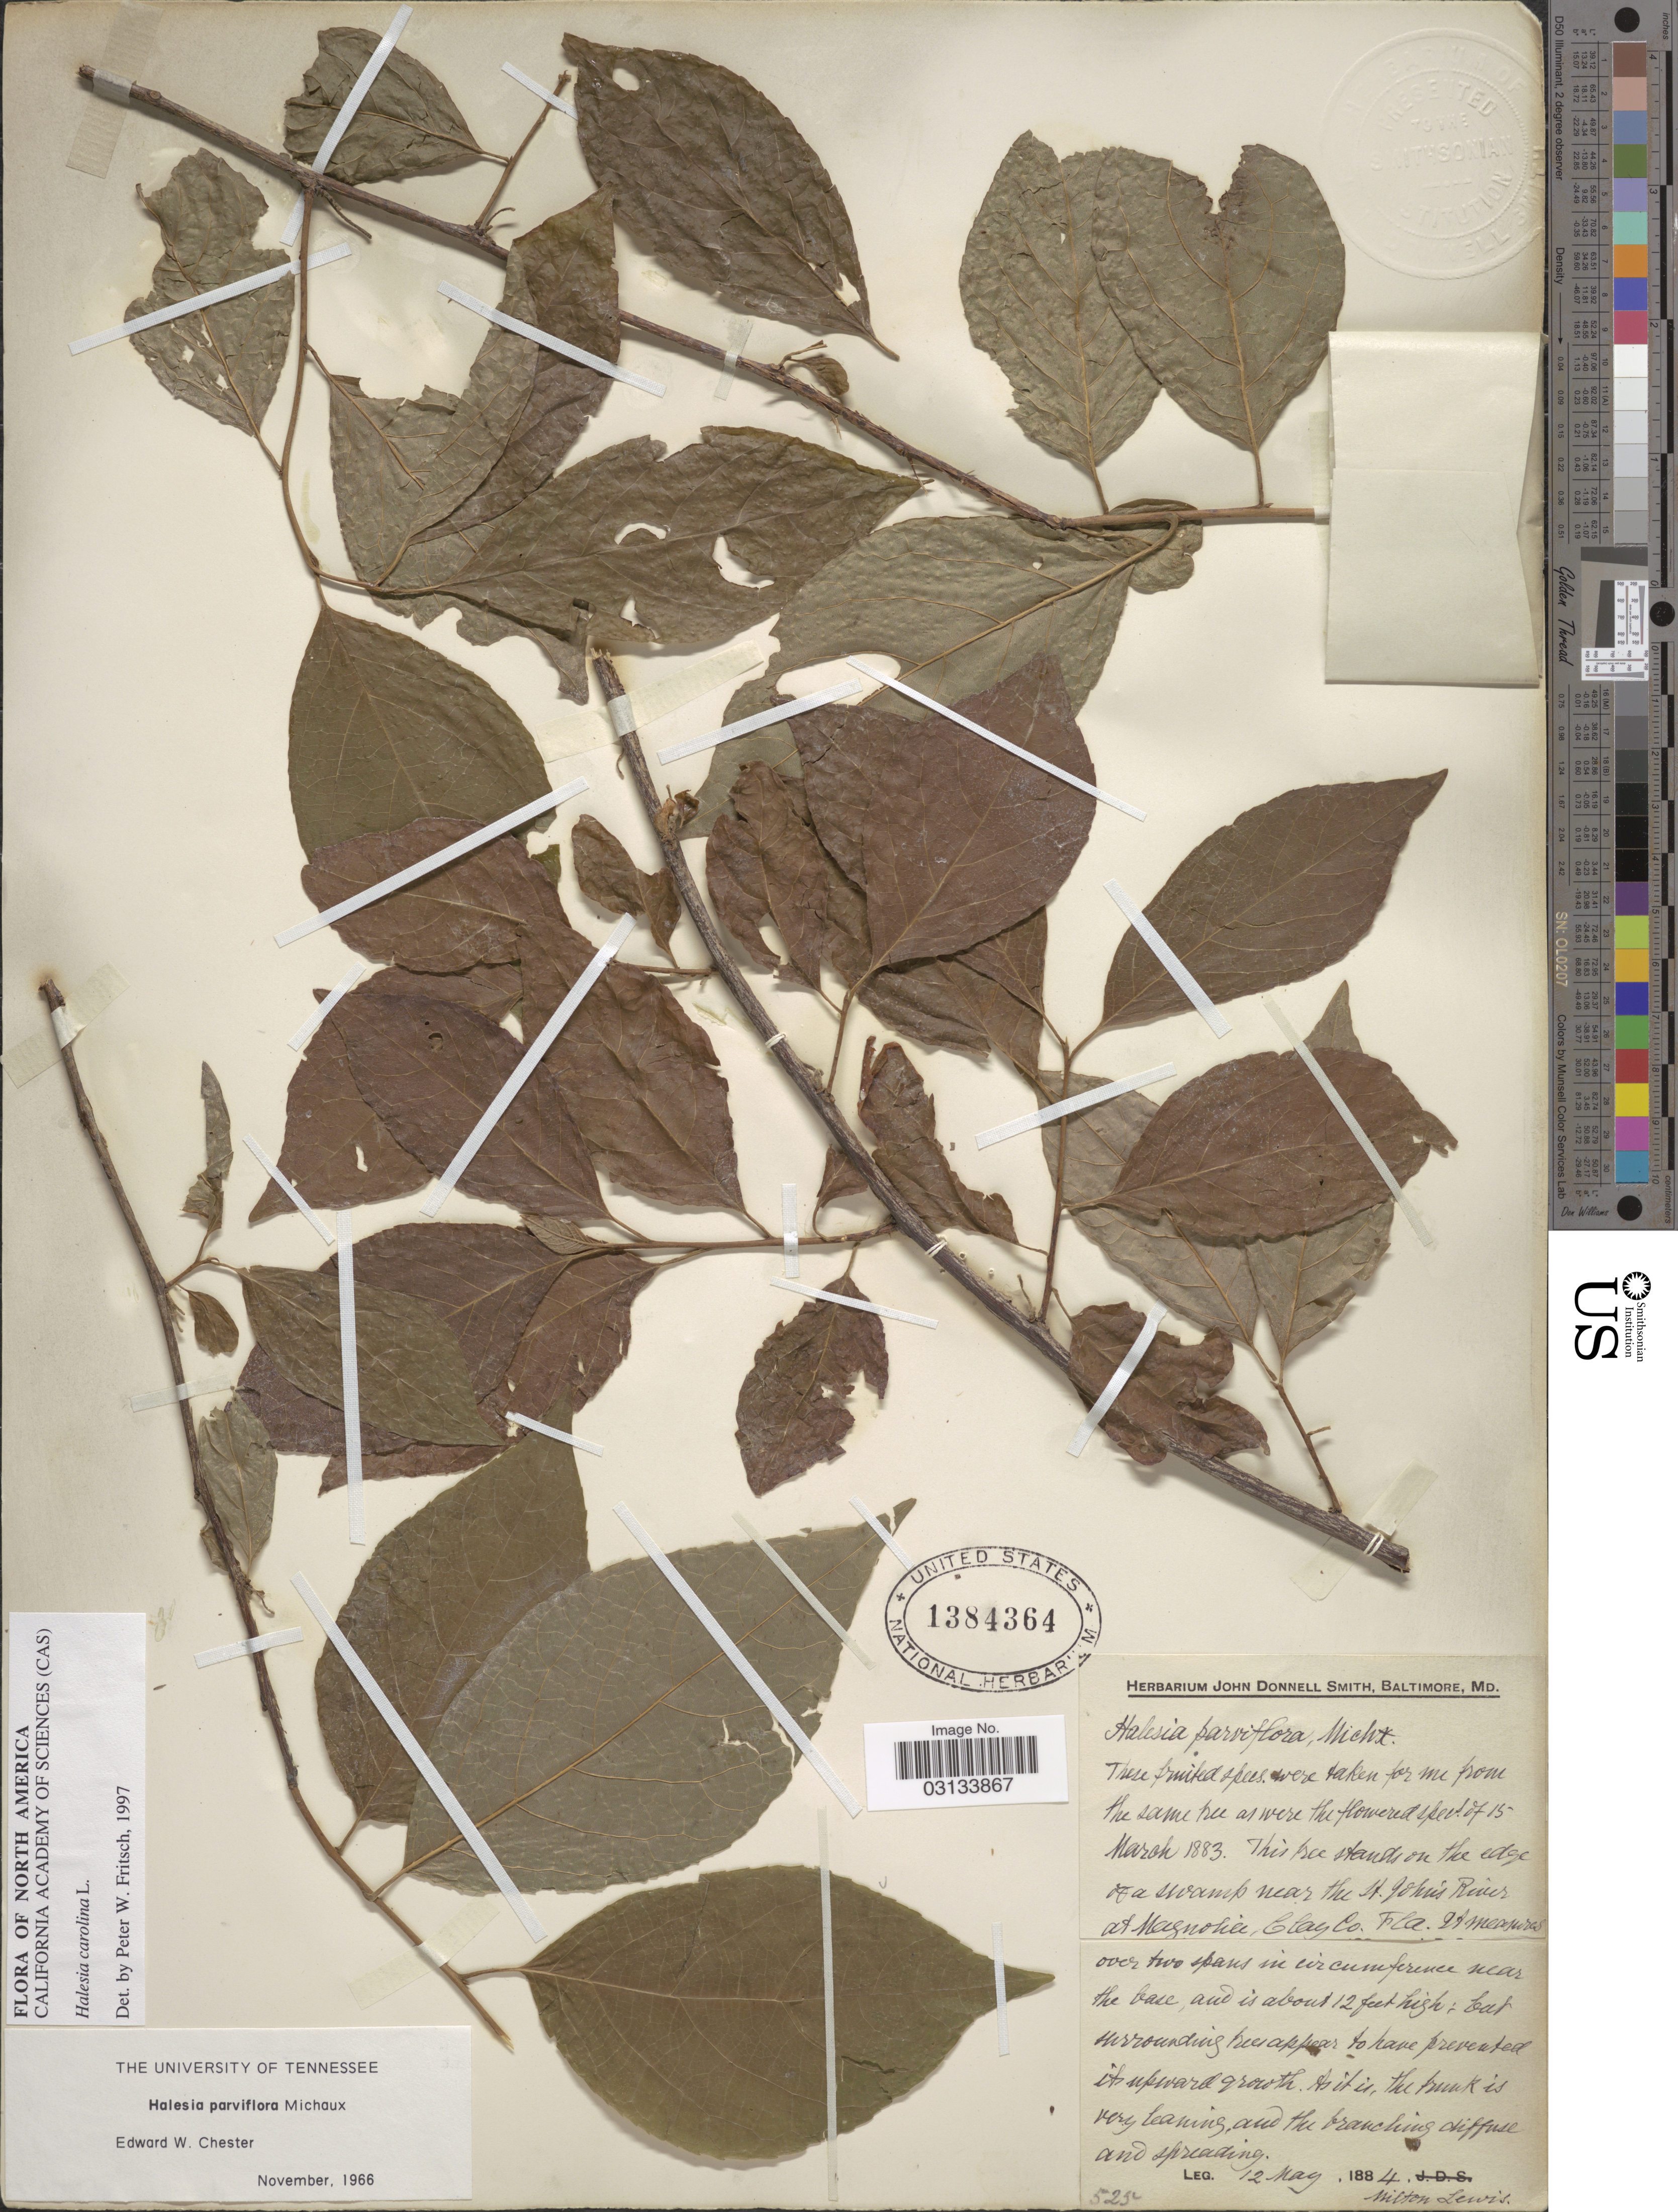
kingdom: Plantae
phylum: Tracheophyta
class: Magnoliopsida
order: Ericales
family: Styracaceae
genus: Halesia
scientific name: Halesia carolina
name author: L.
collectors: M. Lewis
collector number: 525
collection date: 1884-05-12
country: United States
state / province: Florida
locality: On the edge of a swamp near the St. John's River at Magnolia, Clay Co. Fla.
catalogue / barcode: US 1384364